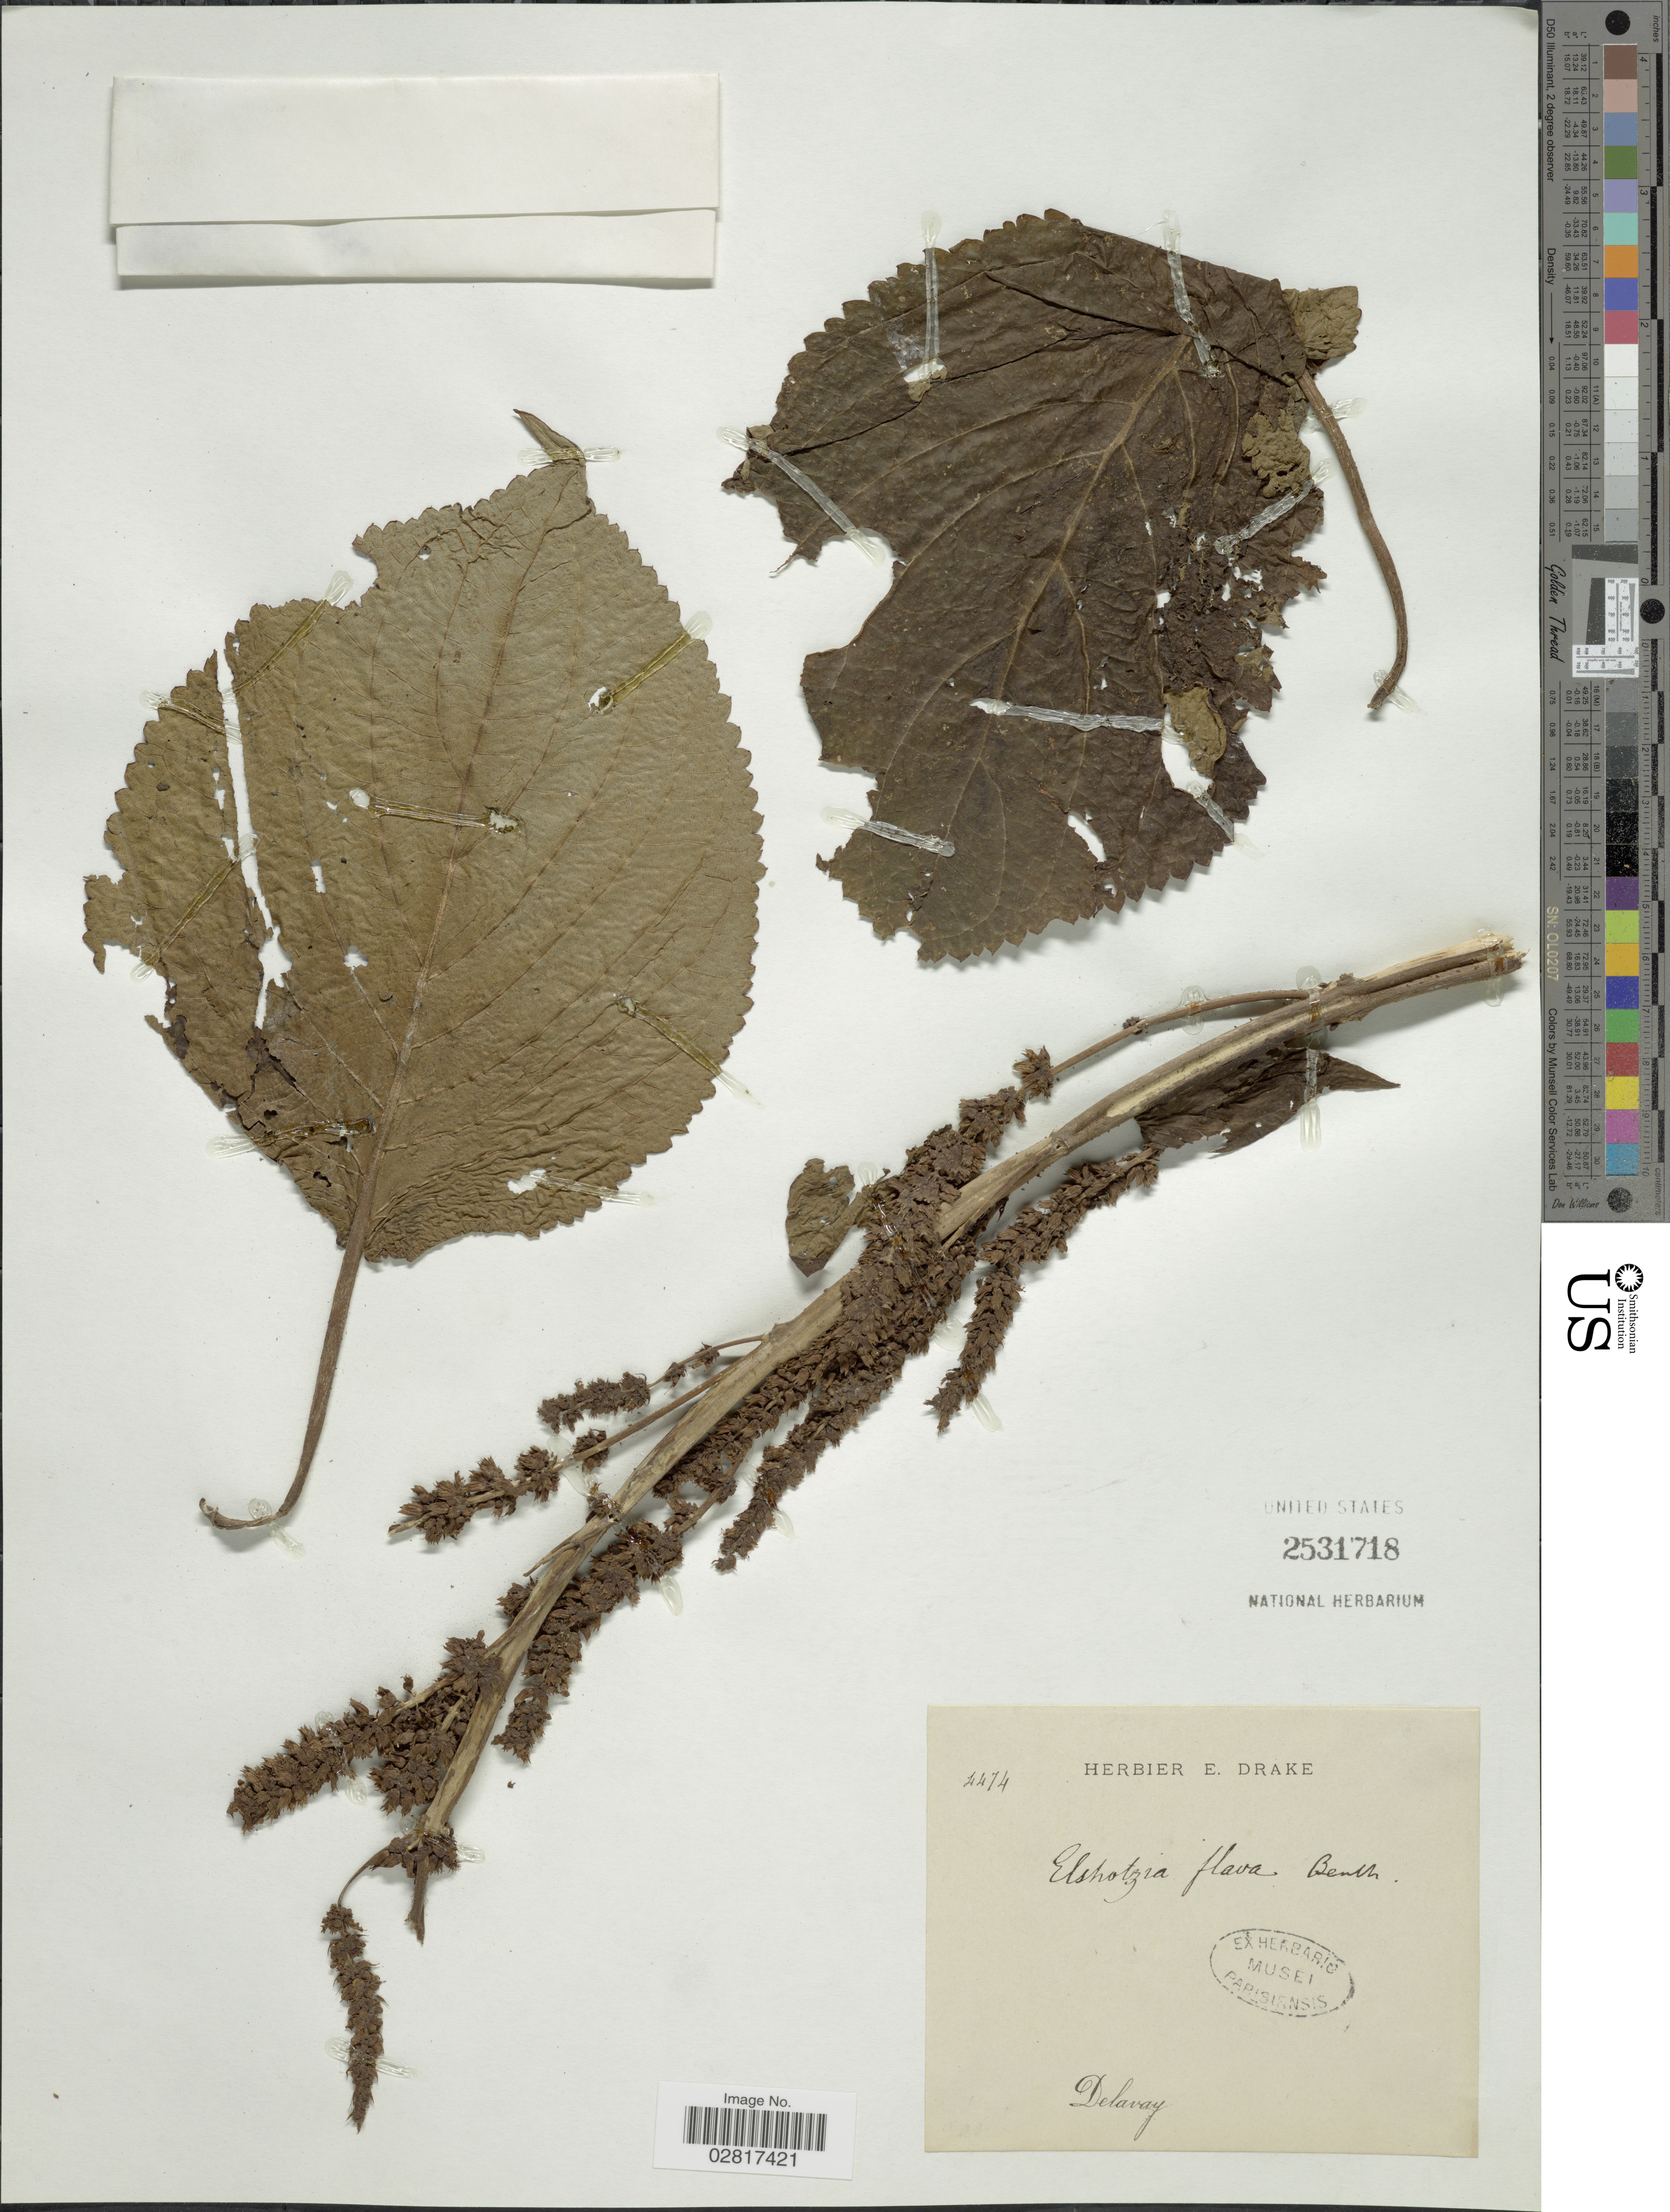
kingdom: Plantae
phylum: Tracheophyta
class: Magnoliopsida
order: Lamiales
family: Lamiaceae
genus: Elsholtzia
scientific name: Elsholtzia flava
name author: (Benth.) Benth.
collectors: Delavay, --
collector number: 4474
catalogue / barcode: US 2531718